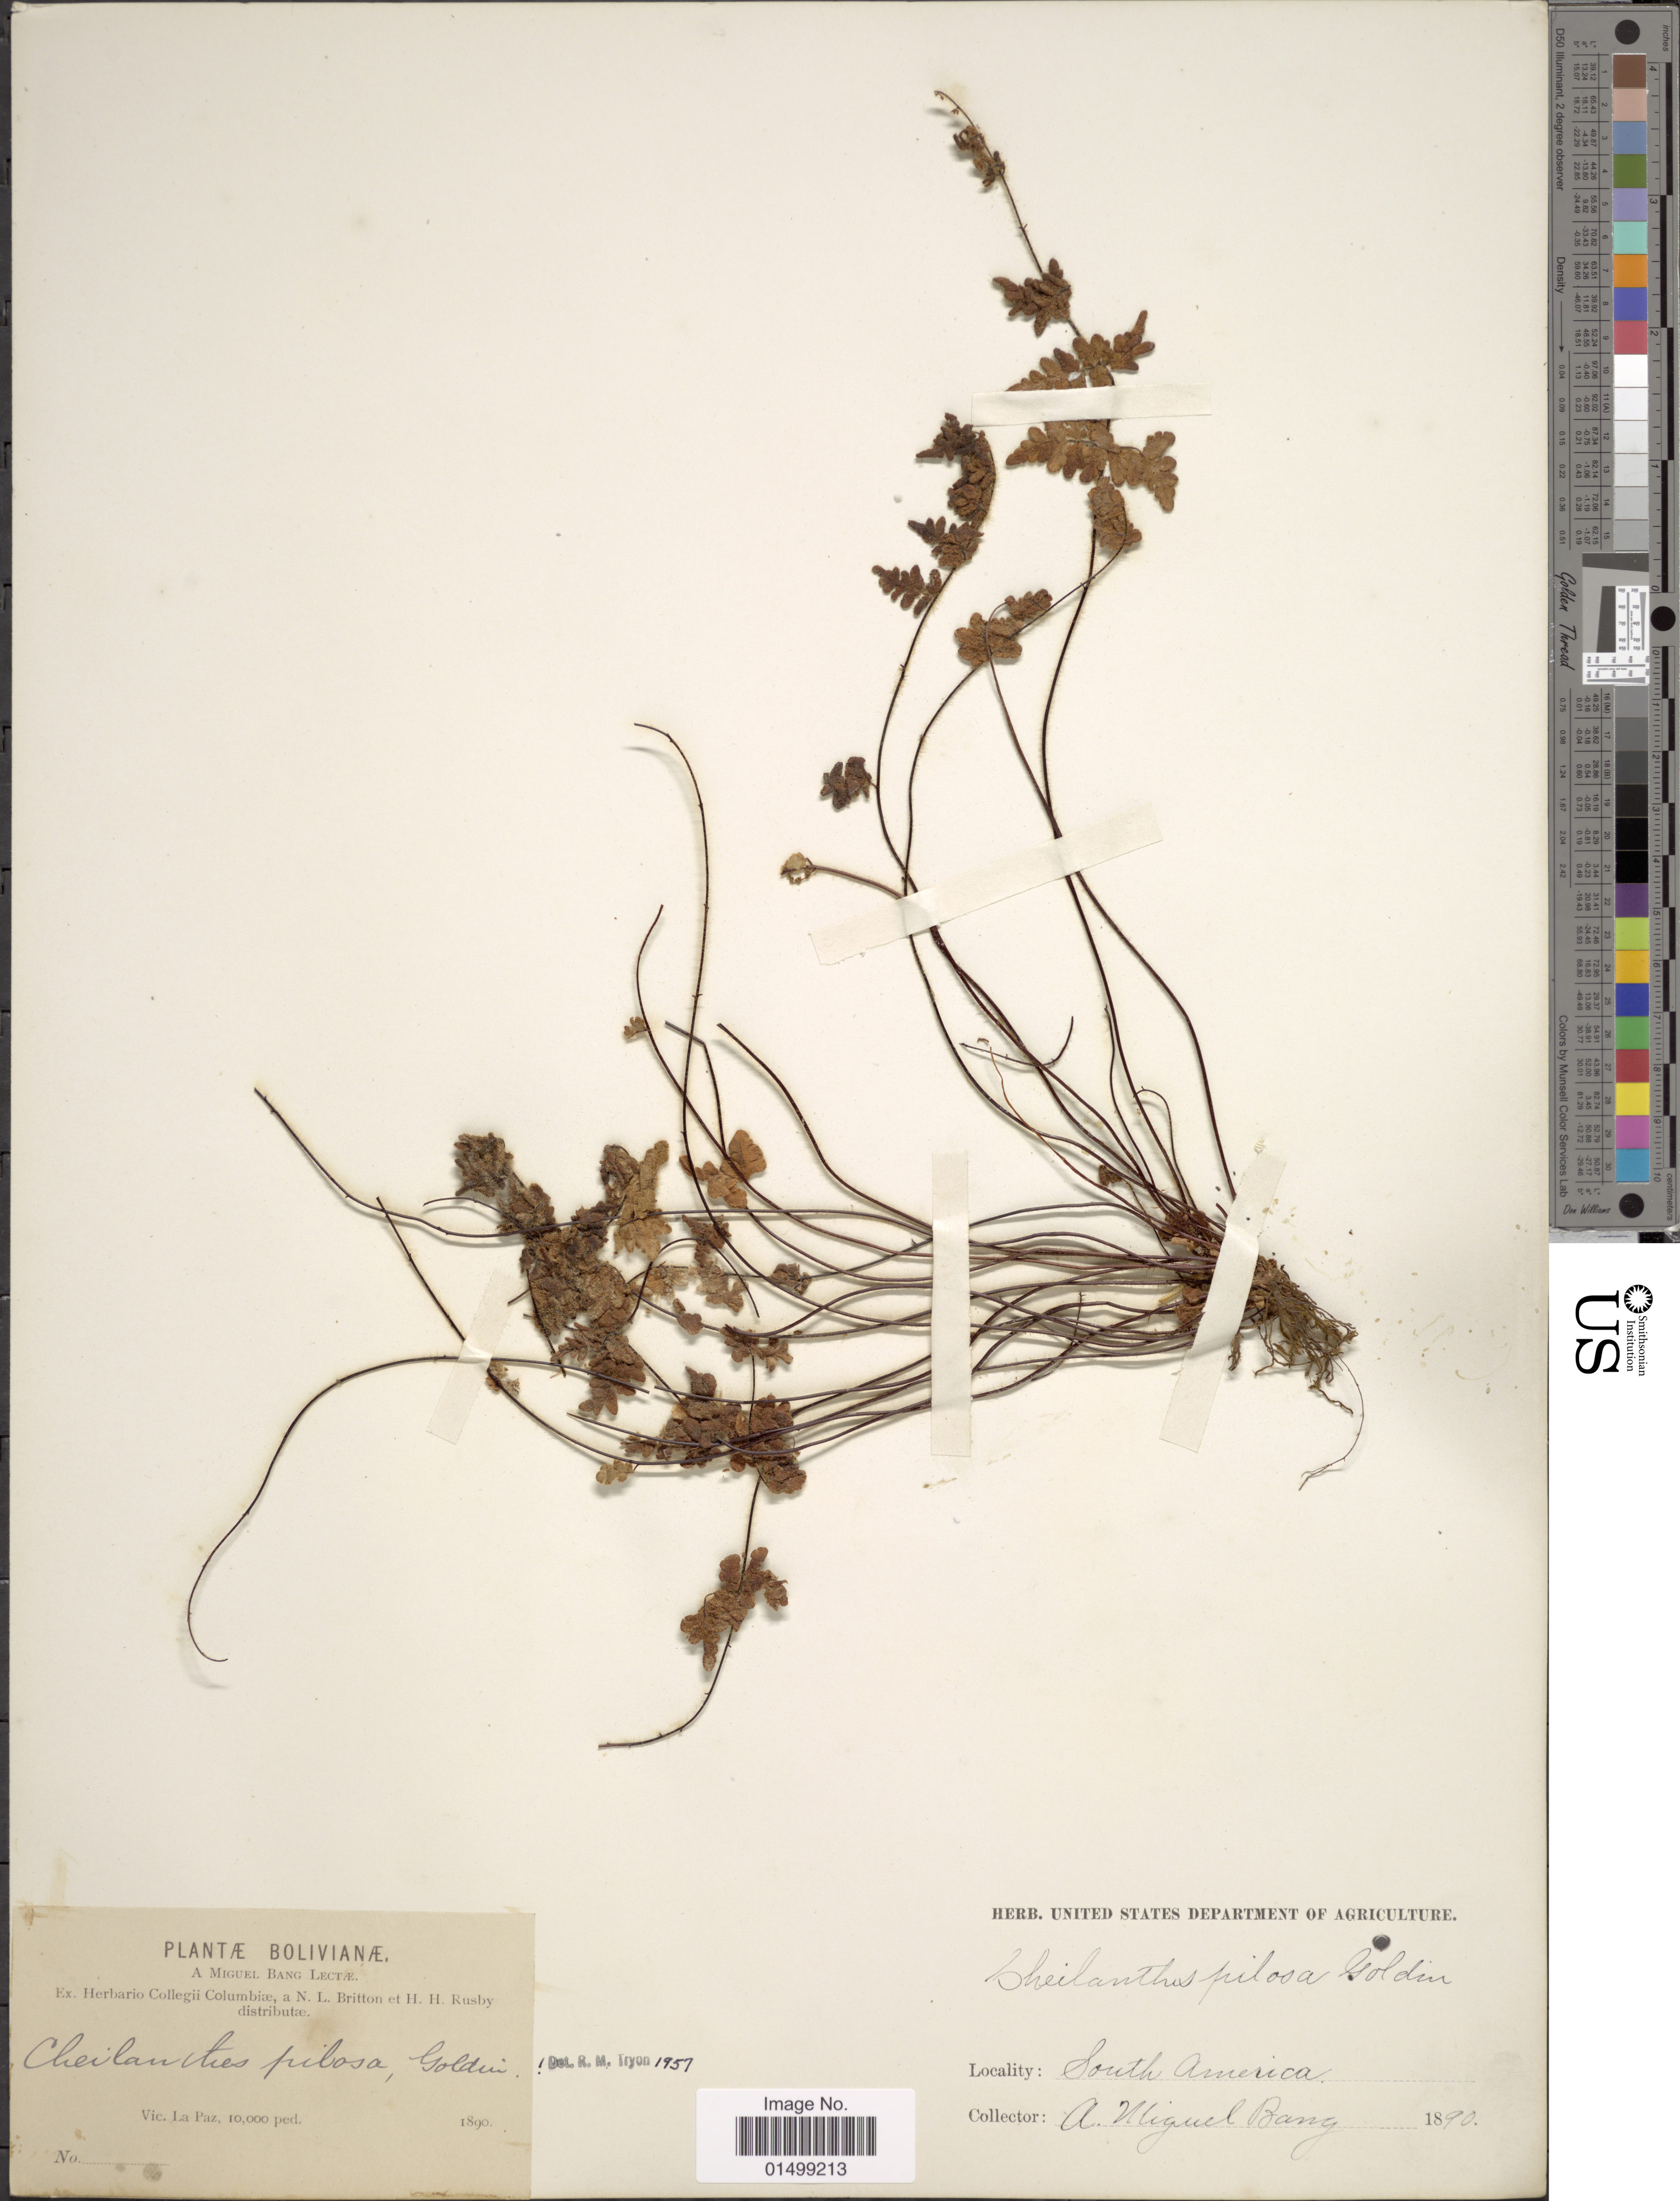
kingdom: Plantae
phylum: Tracheophyta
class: Polypodiopsida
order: Polypodiales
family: Pteridaceae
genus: Cheilanthes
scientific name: Cheilanthes pilosa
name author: Goldm.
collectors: M. Bang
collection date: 1890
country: Bolivia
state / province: La Paz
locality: South America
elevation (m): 3048